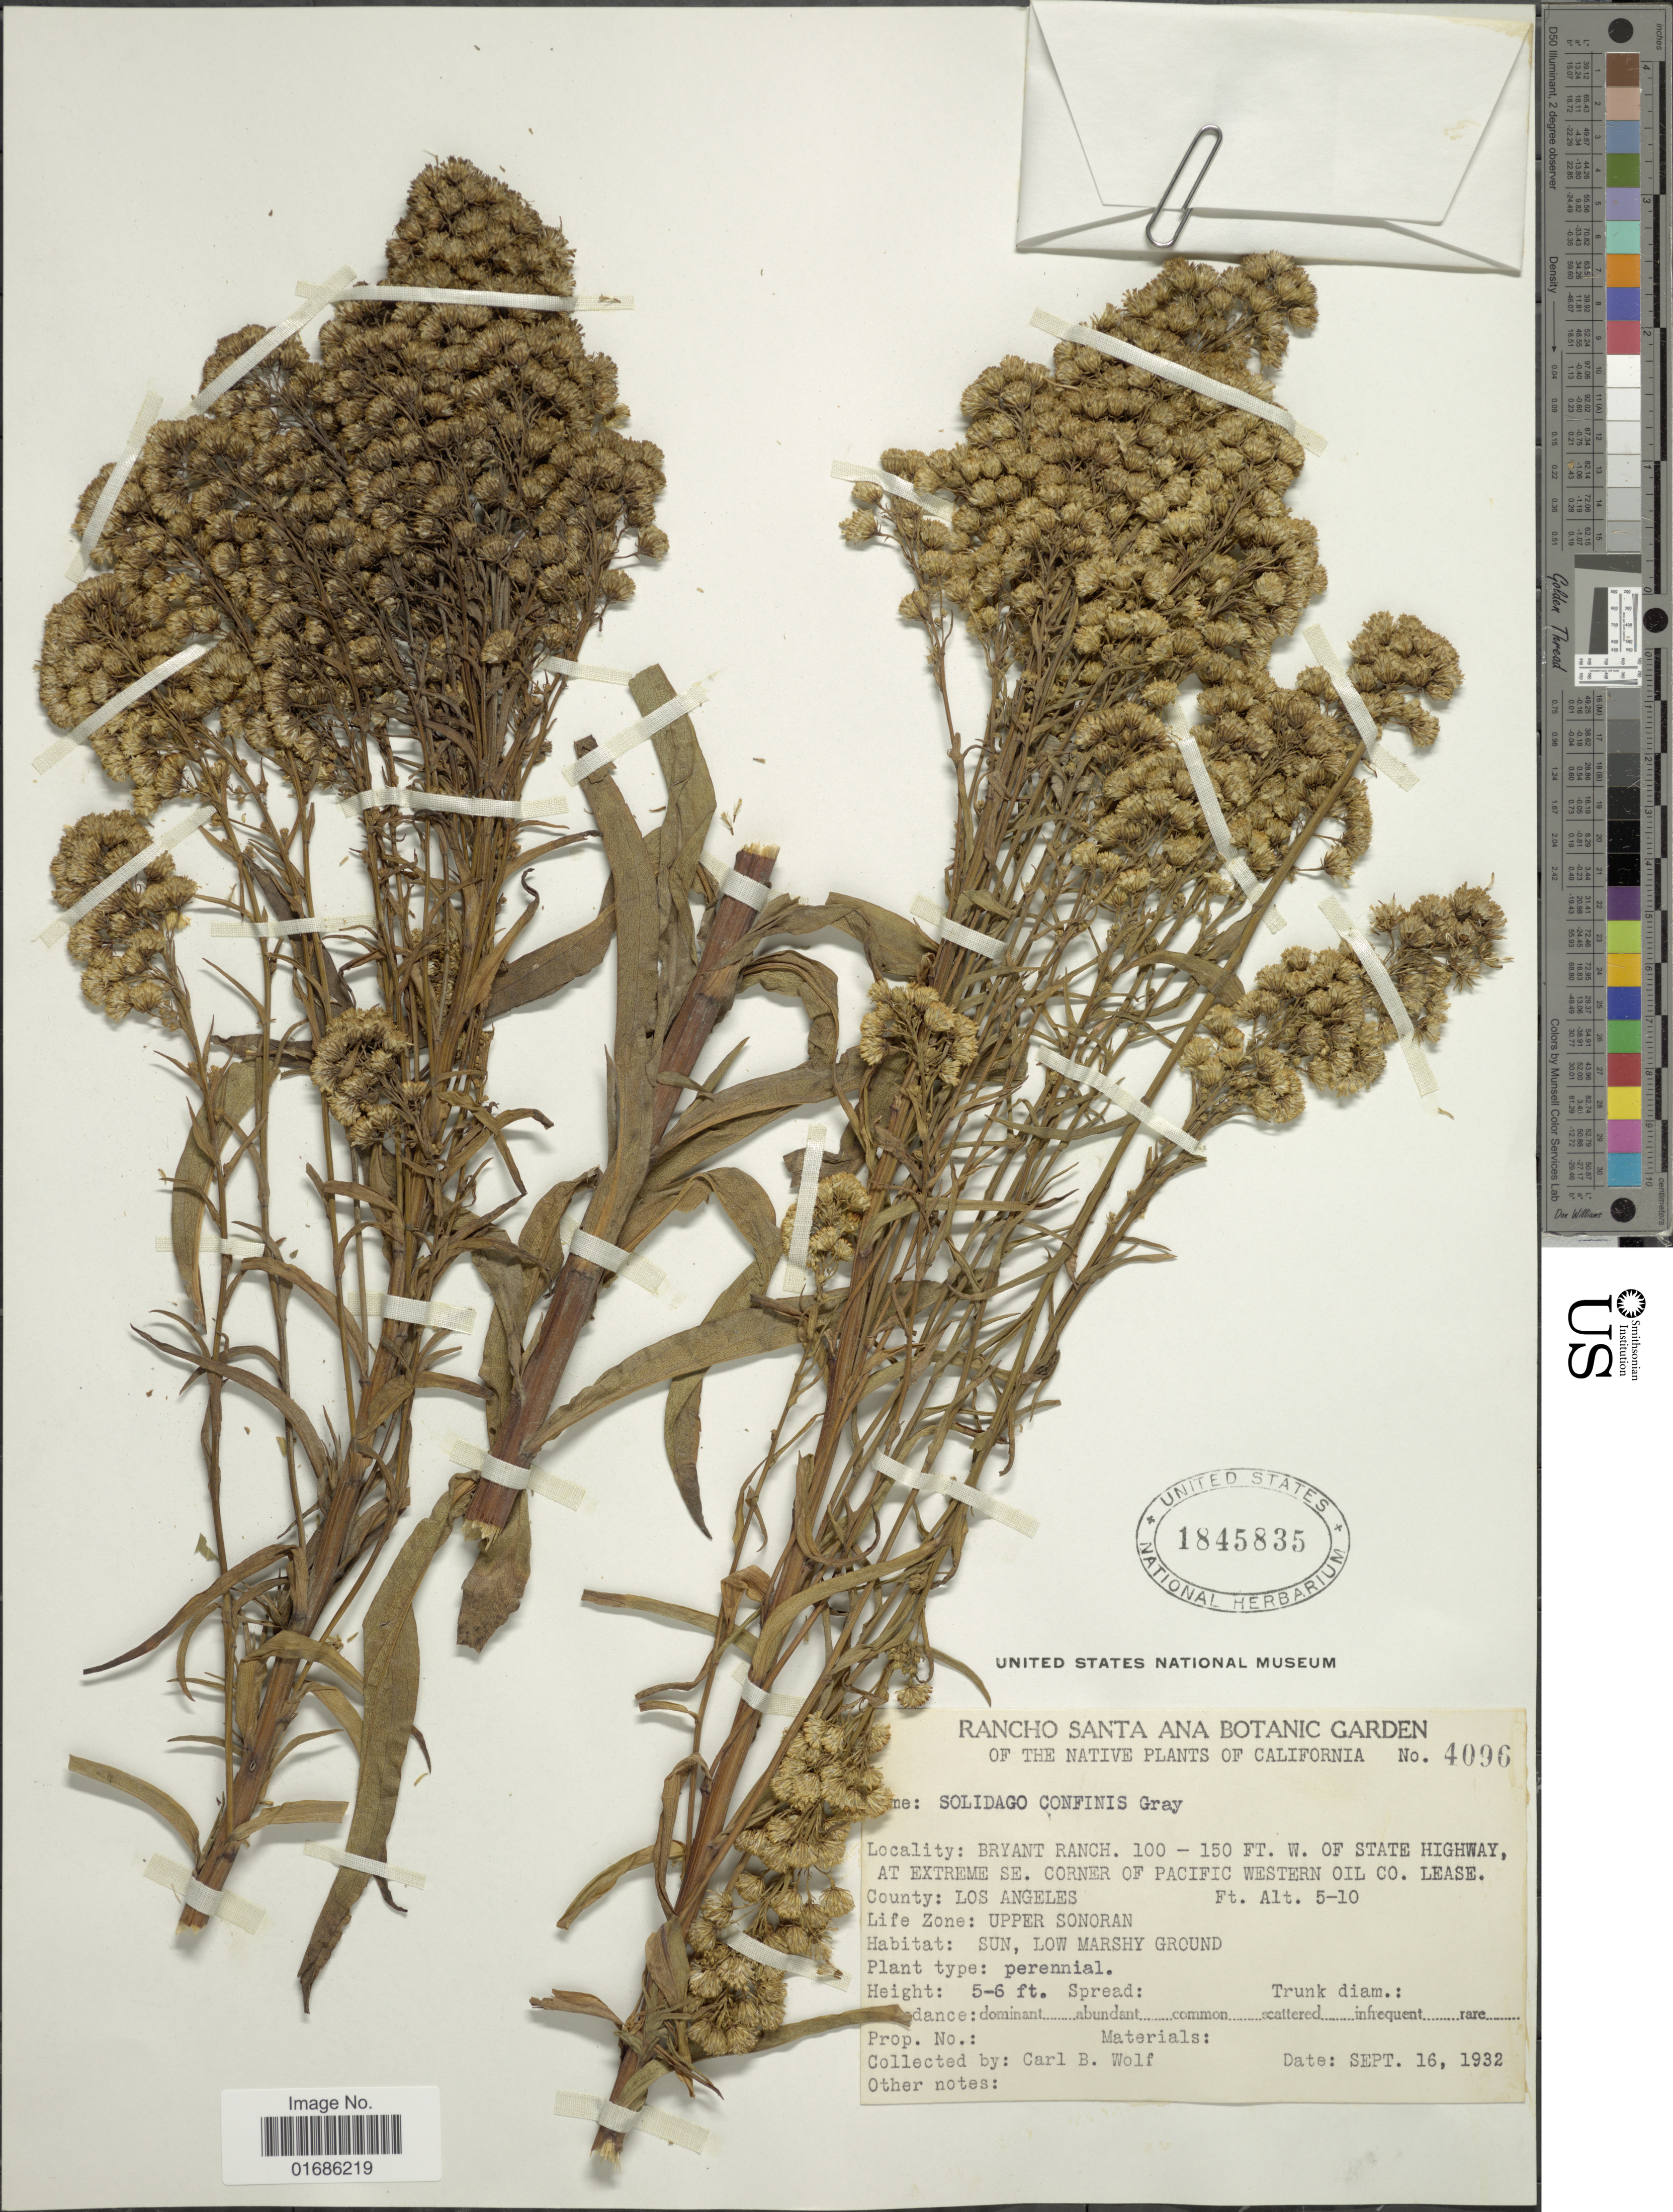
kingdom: Plantae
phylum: Tracheophyta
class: Magnoliopsida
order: Asterales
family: Asteraceae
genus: Solidago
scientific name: Solidago confinis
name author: A. Gray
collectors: C. B. Wolf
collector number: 40906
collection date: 1932-09-16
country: United States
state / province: California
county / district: Los Angeles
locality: Bryant Ranch, W. of state Highway, at extreme SE. corner of Pacific Western oil Co. Lease. County: Los Angeles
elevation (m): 30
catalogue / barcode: US 1845835